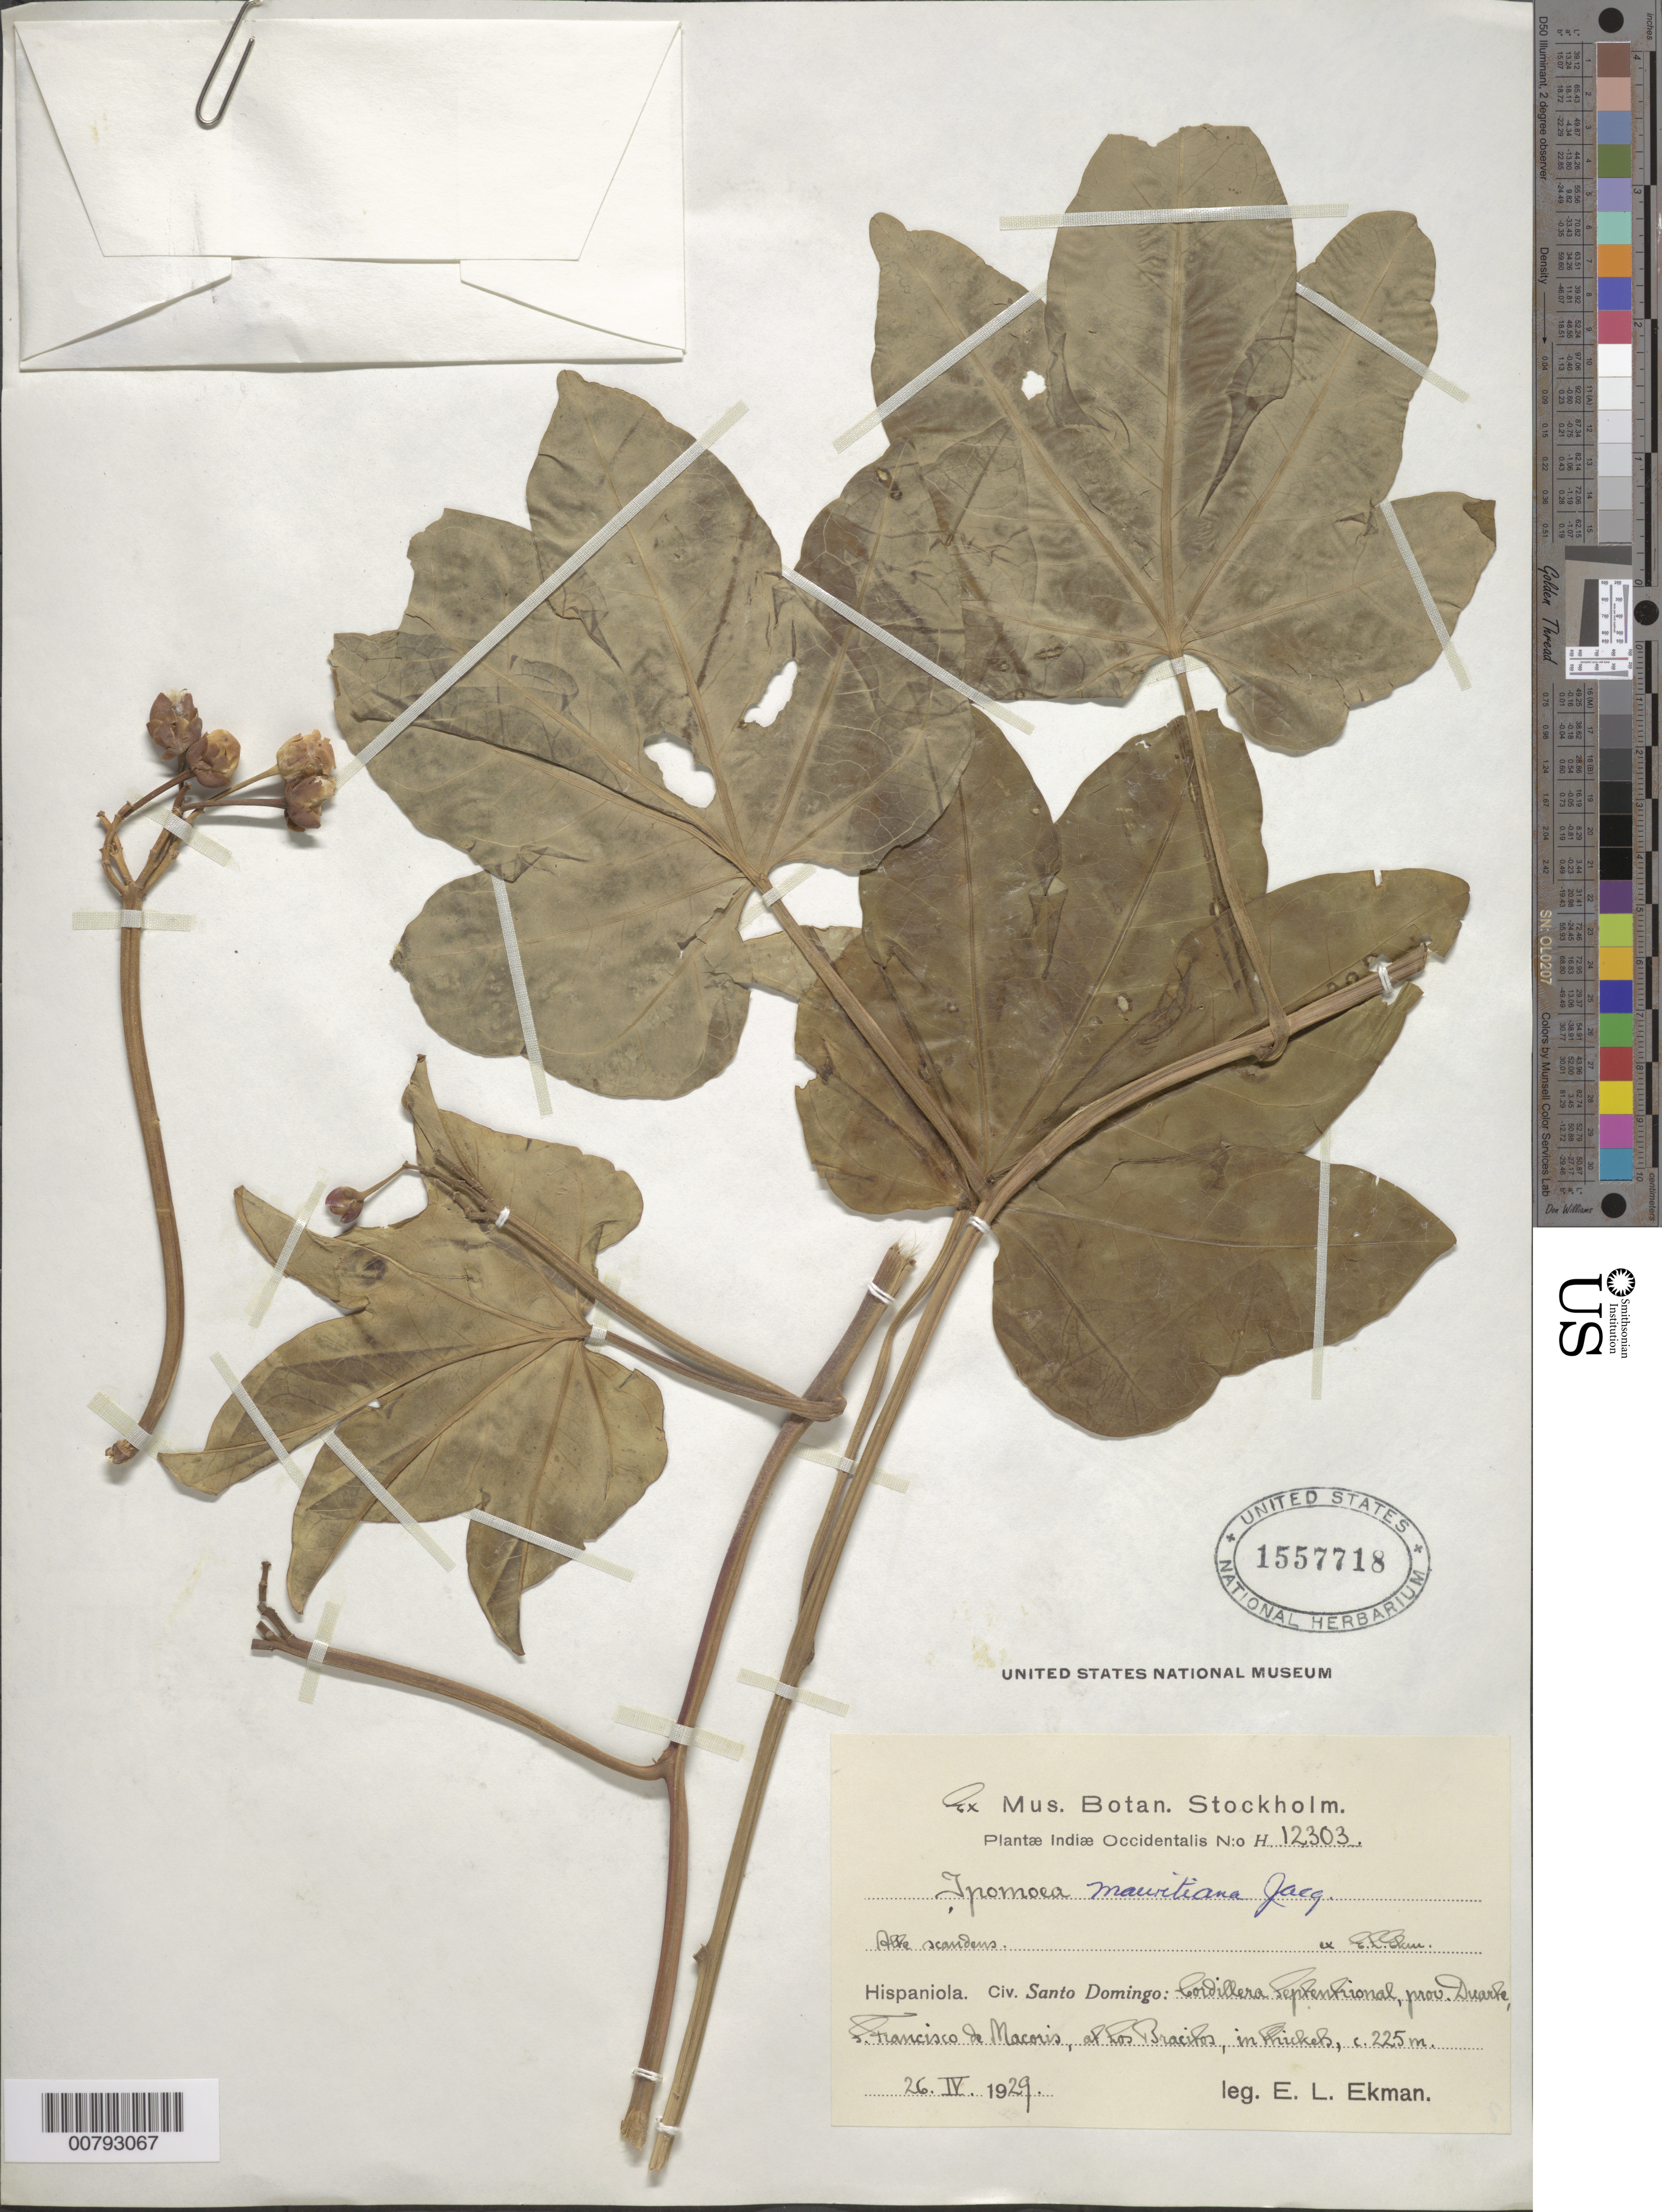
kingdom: Plantae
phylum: Tracheophyta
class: Magnoliopsida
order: Solanales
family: Convolvulaceae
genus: Ipomoea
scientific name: Ipomoea mauritiana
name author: Jacq.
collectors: E. L. Ekman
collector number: H 12303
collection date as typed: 26 Apr 1929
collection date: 1929-04-26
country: Dominican Republic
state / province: Duarte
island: Hispaniola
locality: Cordillera Septentrional, S. Francisco de Macoris, at Los Bracitos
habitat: In thickets.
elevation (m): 225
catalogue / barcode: US 1557718